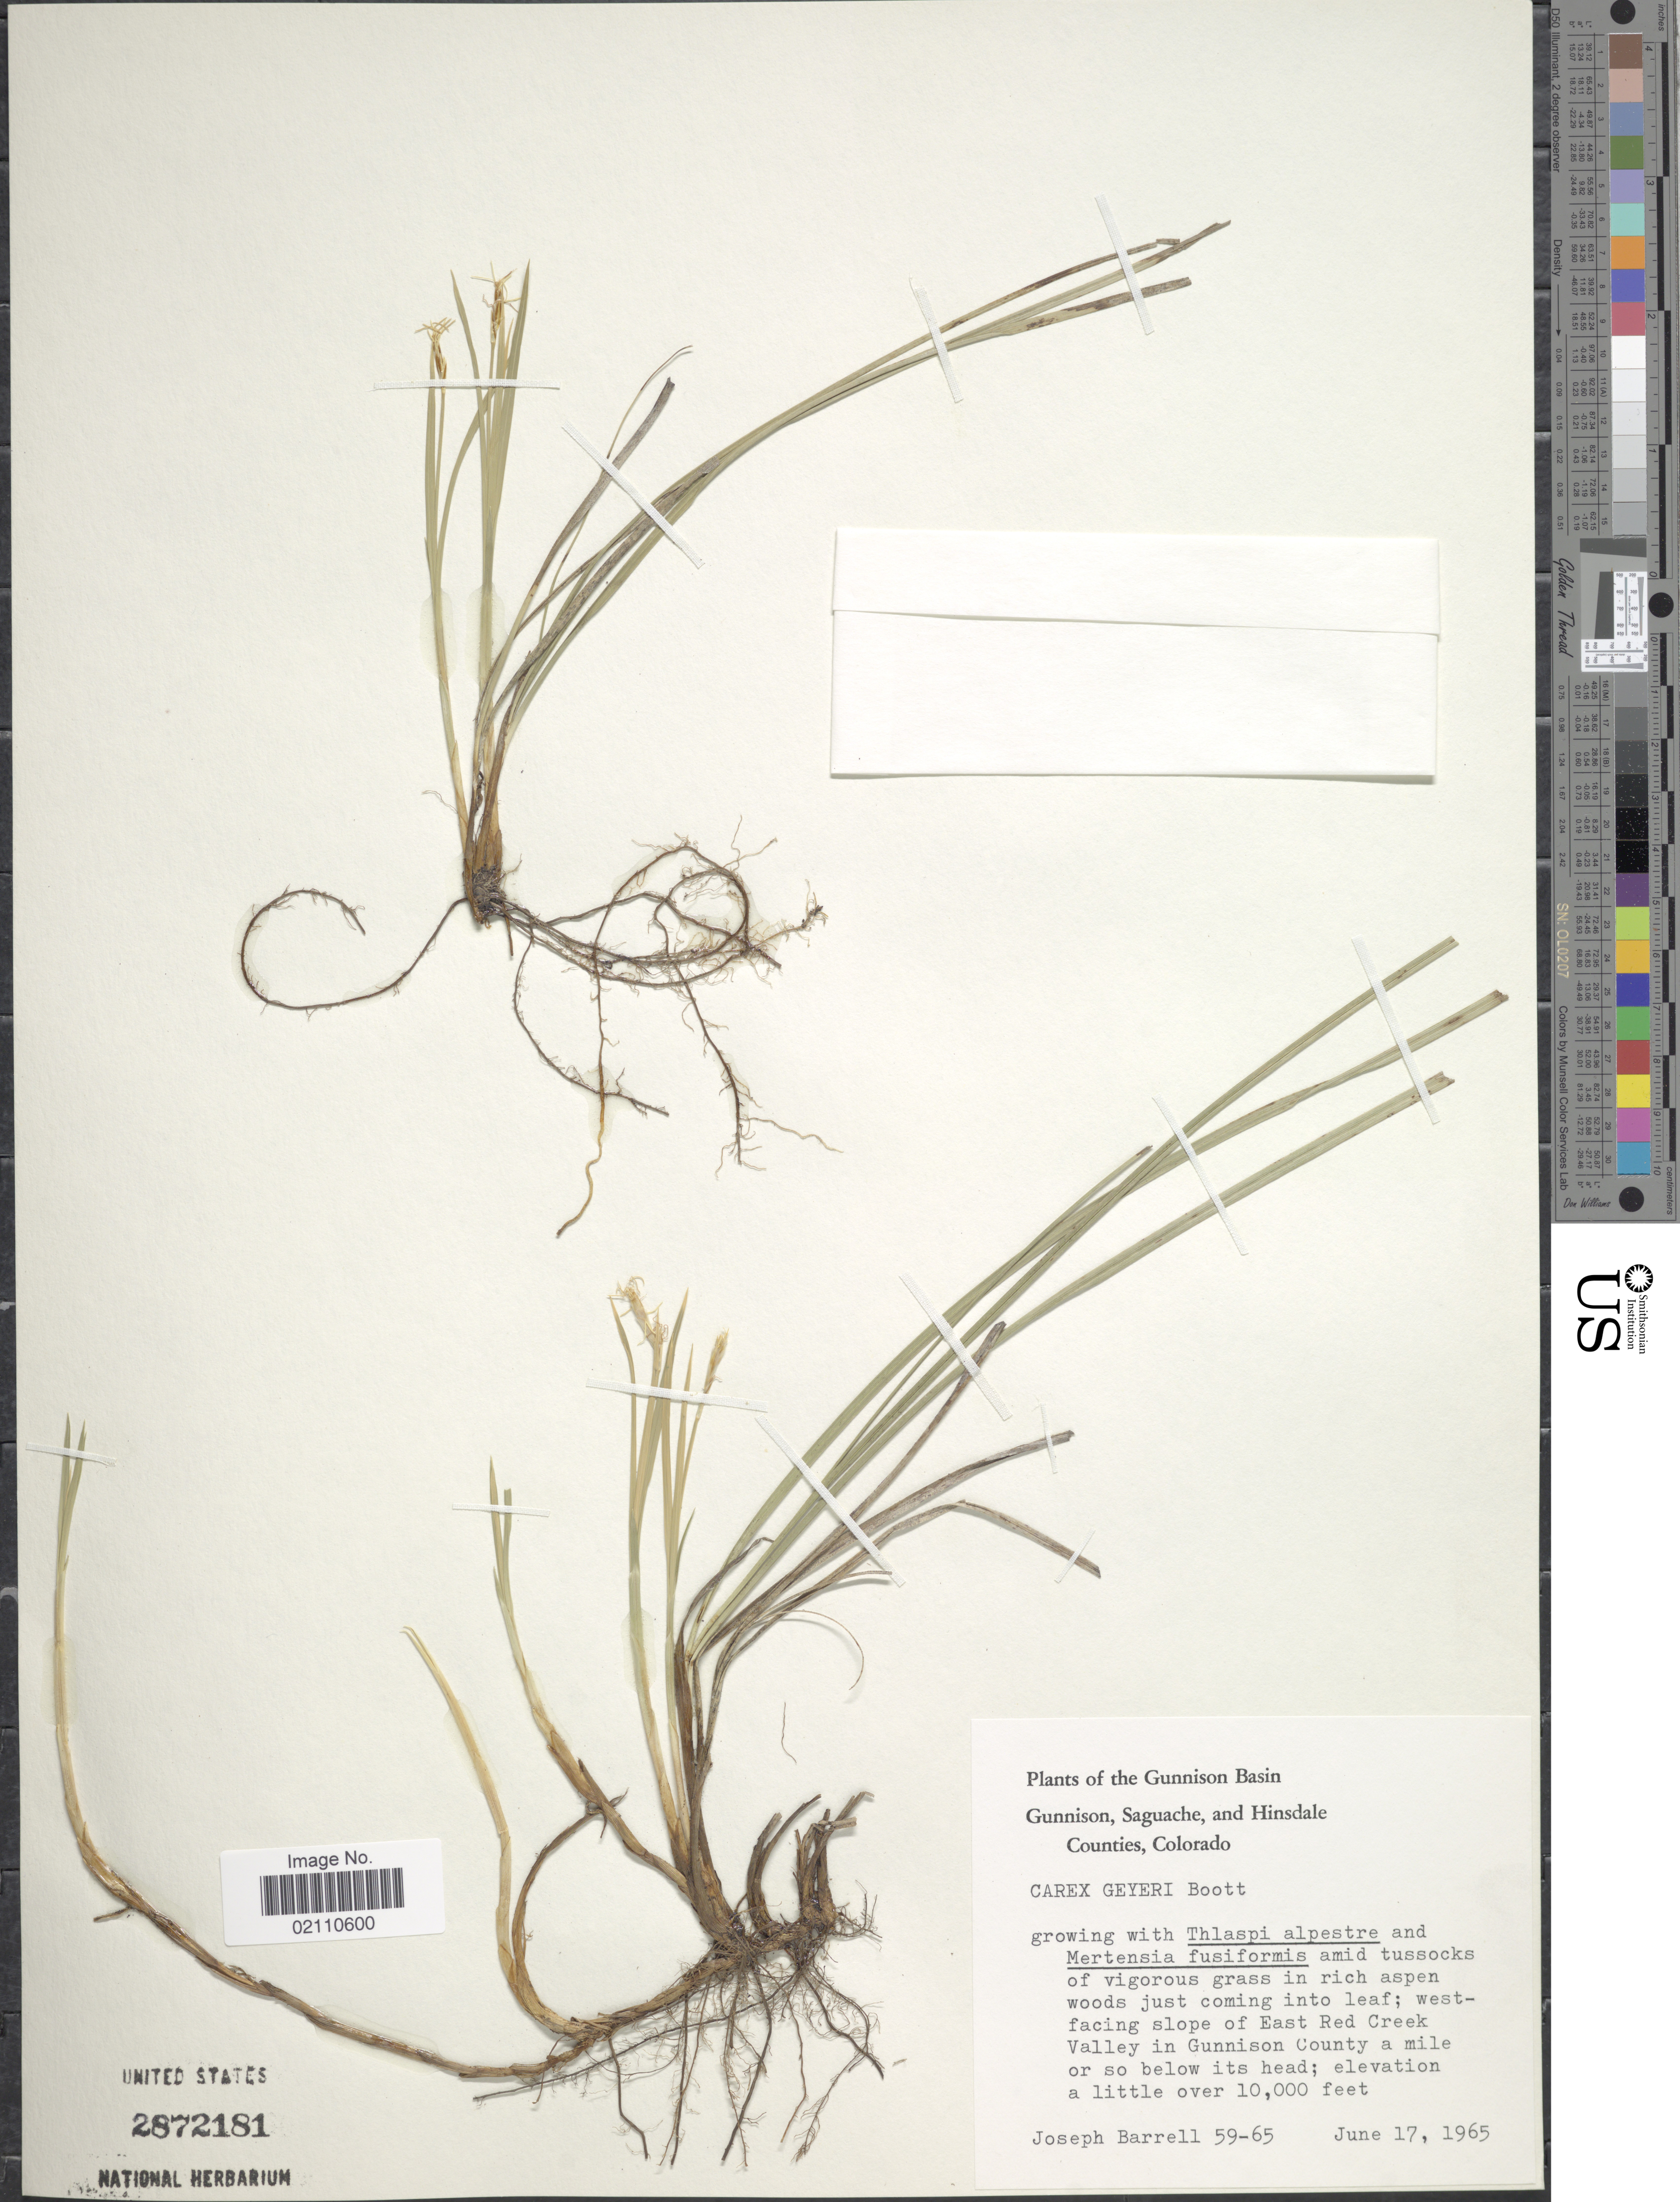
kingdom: Plantae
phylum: Tracheophyta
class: Liliopsida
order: Poales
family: Cyperaceae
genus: Carex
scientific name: Carex geyeri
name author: Boott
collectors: J. Barrell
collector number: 59-65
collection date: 1965-06-17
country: United States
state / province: Colorado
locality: Gunnison Basin, Gunnison, Saguache, and Hinsdale Counties, west-facing slope of East Red Creek Valley in Gunnison County a ile or so below its head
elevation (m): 3048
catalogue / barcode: US 2872181